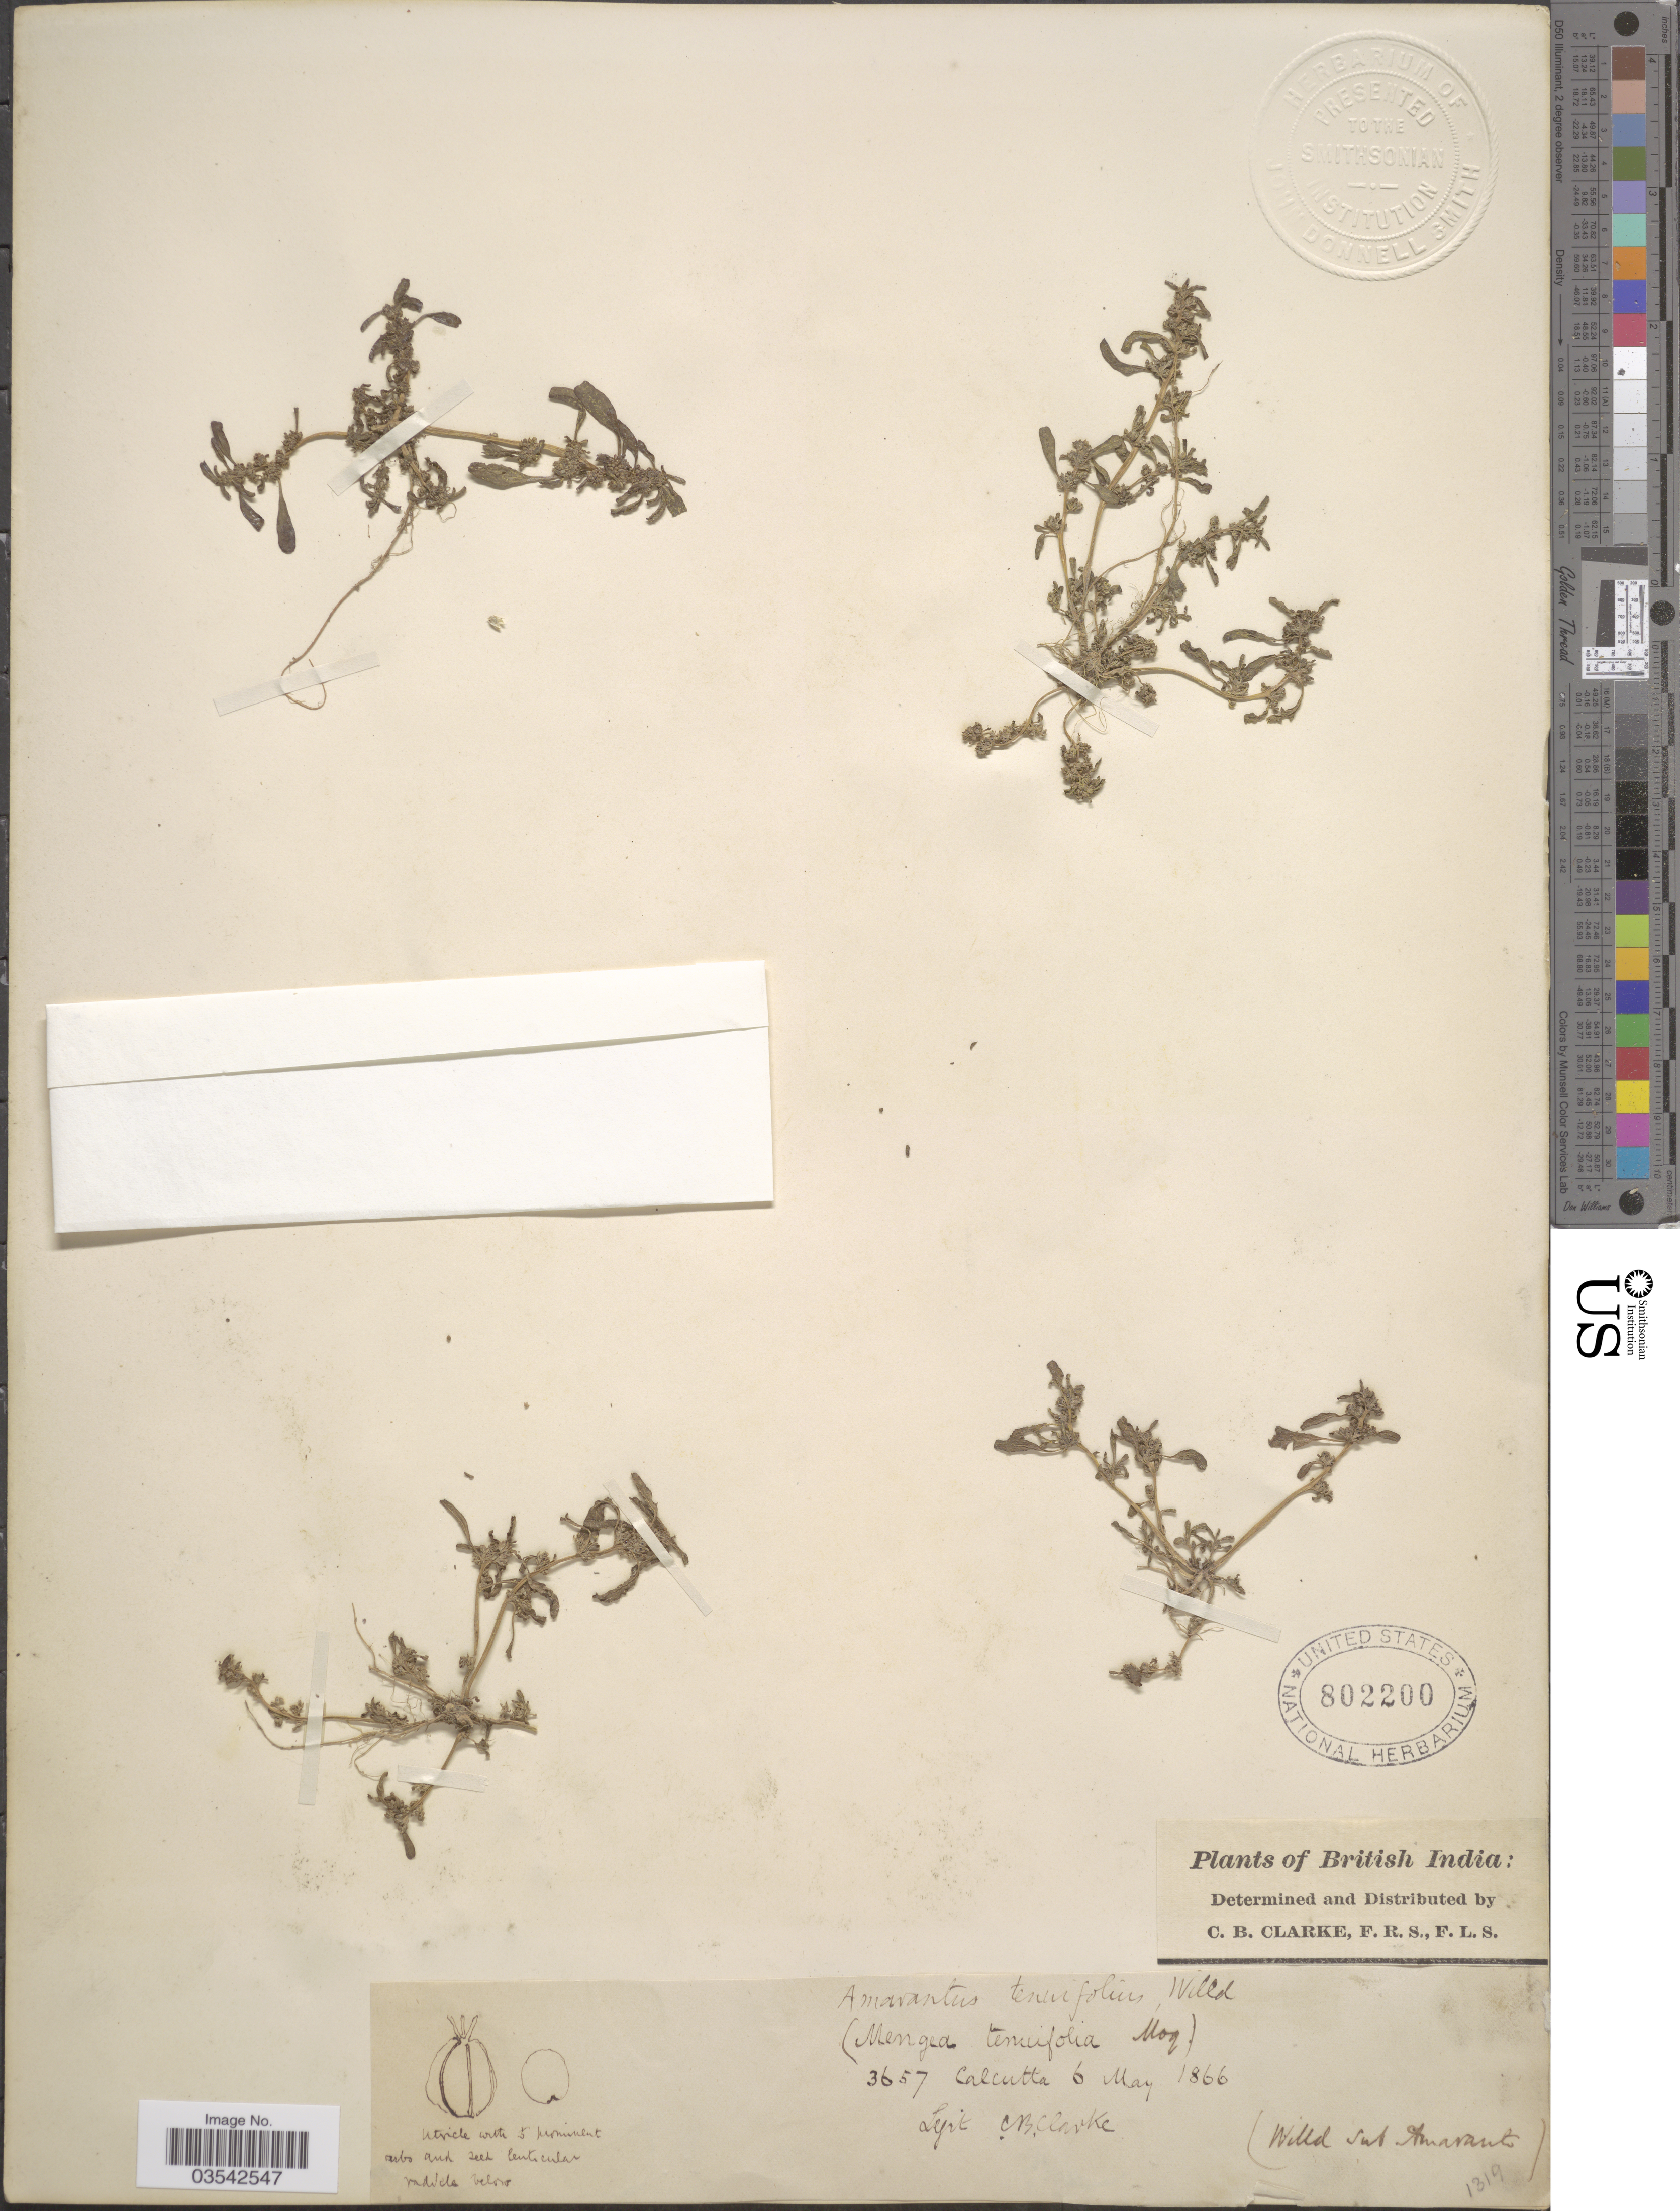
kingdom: Plantae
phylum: Tracheophyta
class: Magnoliopsida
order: Caryophyllales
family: Amaranthaceae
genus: Amaranthus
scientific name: Amaranthus tenuifolius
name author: Willd.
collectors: C. B. Clarke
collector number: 3657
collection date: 1866-05-06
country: India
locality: British India. Calcutta.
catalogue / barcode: US 802200